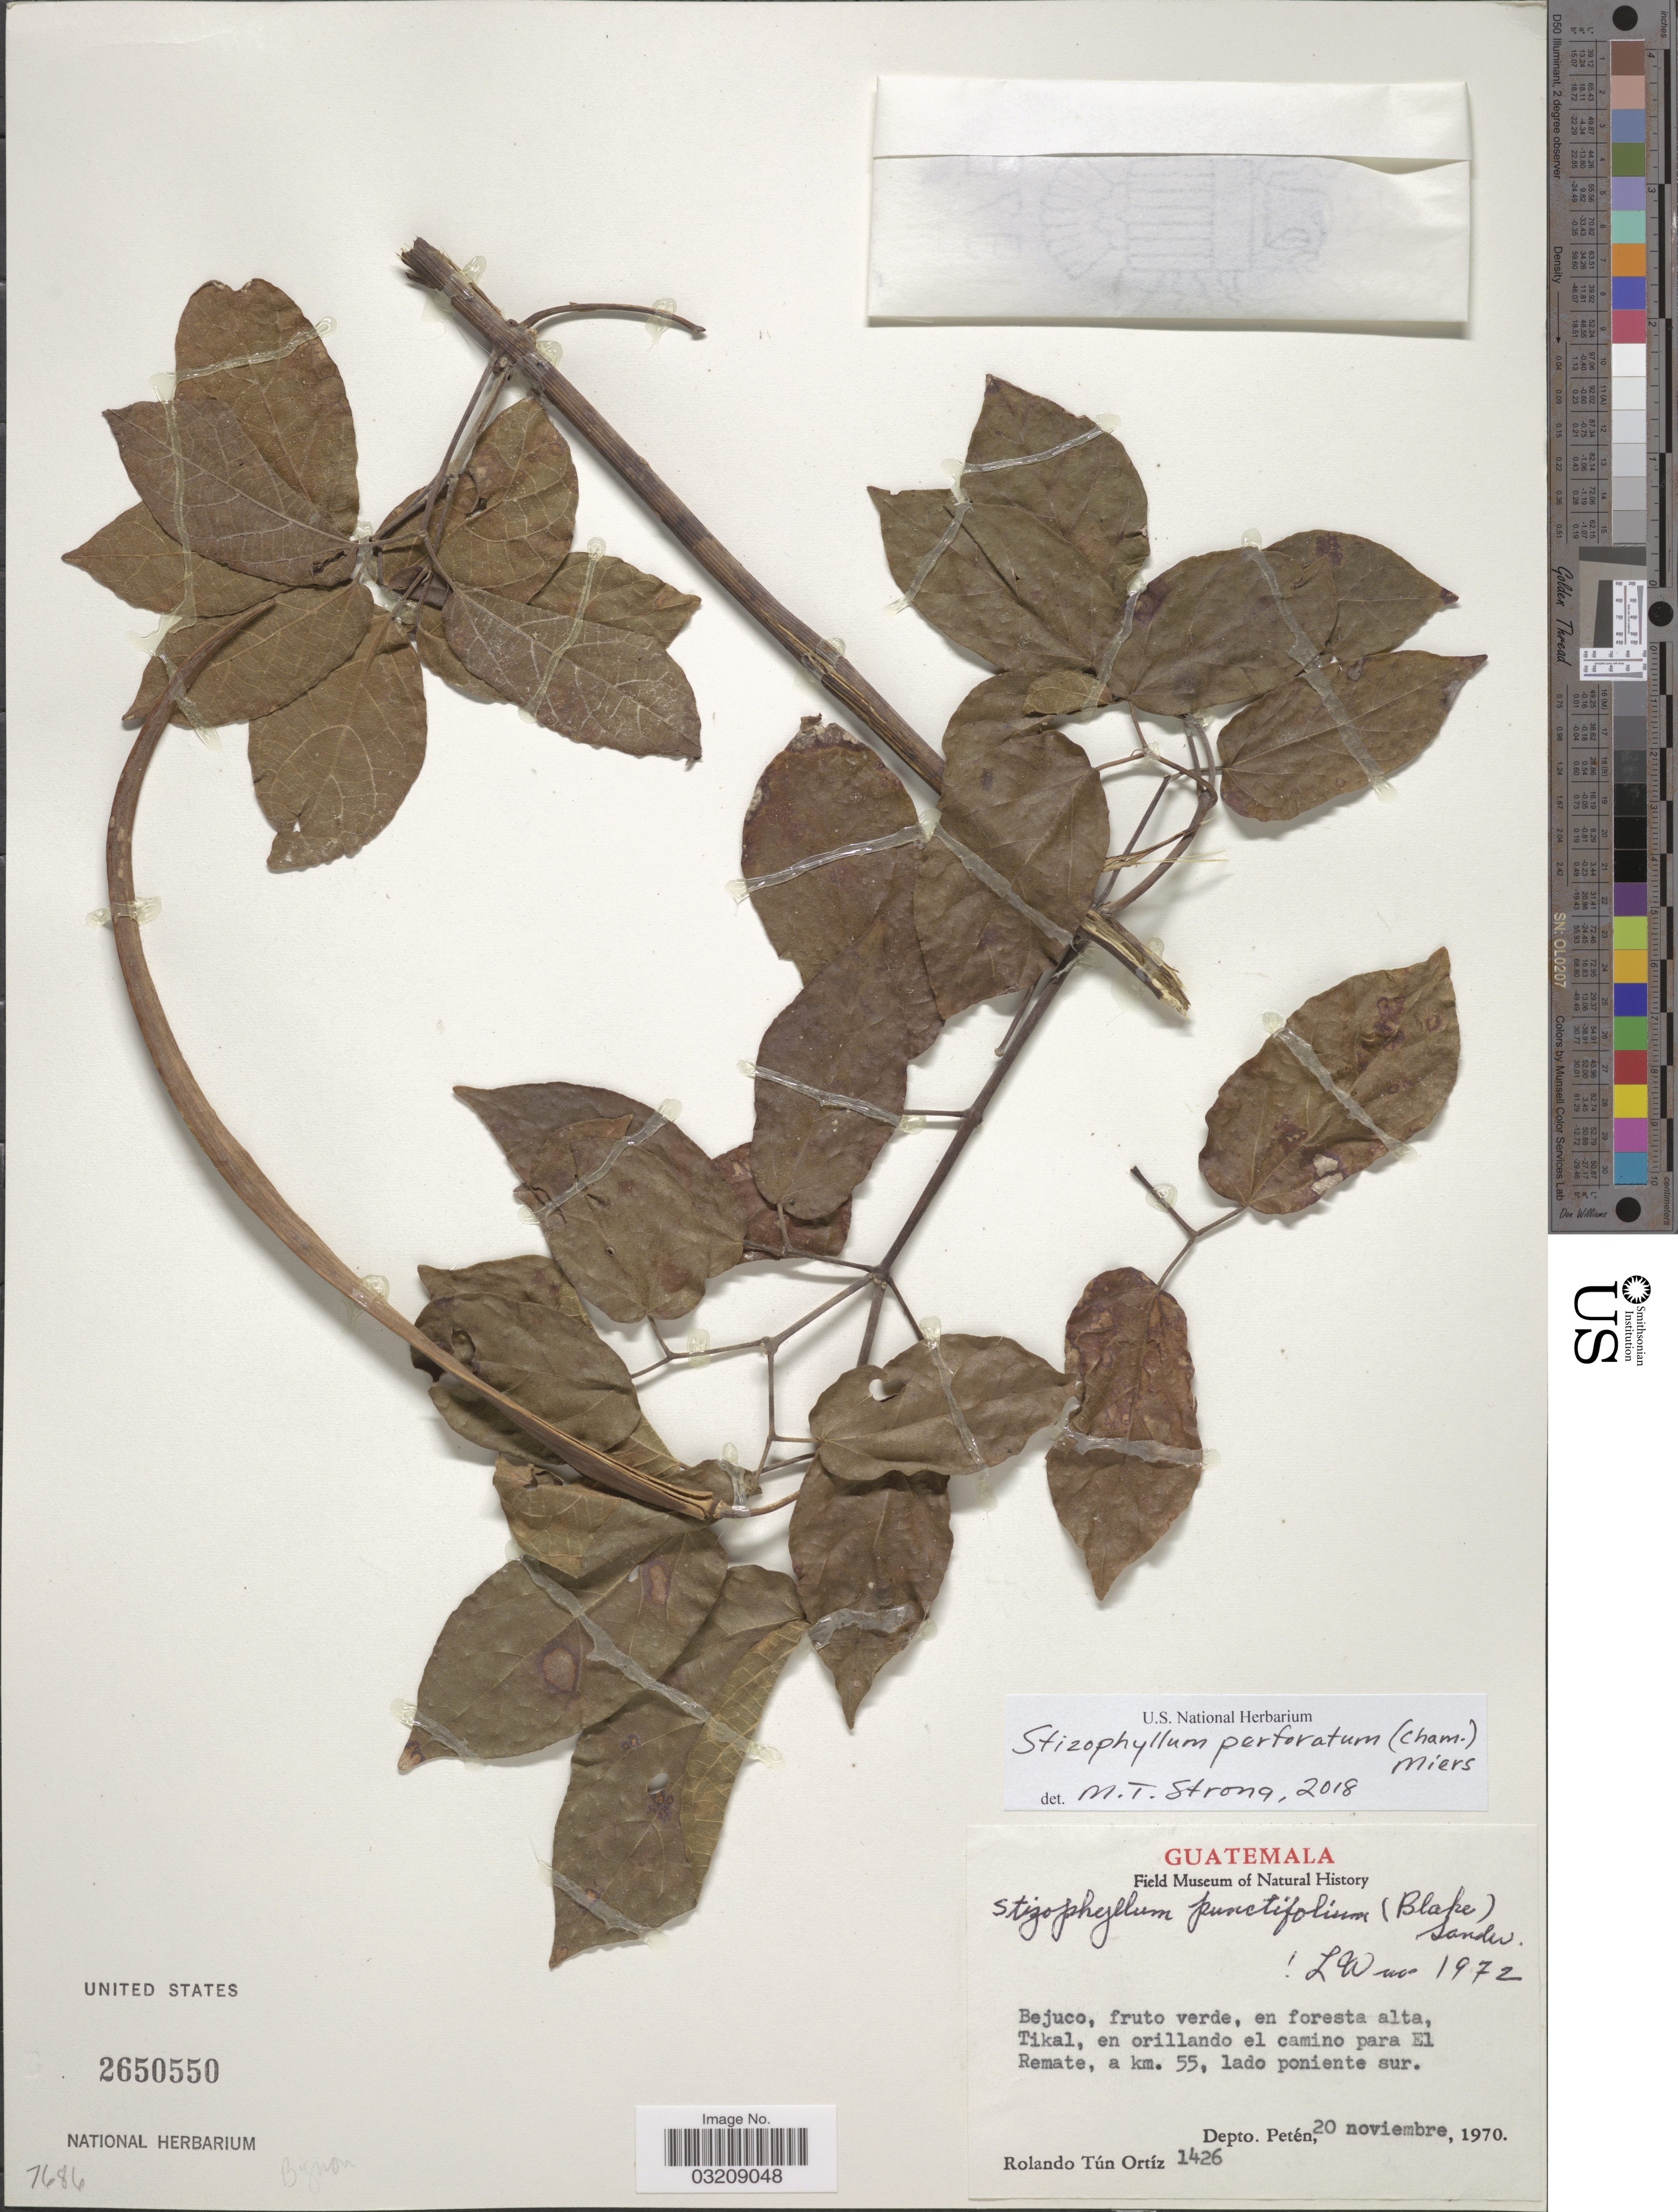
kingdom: Plantae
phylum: Tracheophyta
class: Magnoliopsida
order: Lamiales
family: Bignoniaceae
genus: Stizophyllum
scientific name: Stizophyllum perforatum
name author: (Cham.) Miers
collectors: R. Ortiz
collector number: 1426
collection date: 1970-11-20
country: Guatemala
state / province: El Petén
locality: En foresta alta, Tikal, en orillando el camino para El Remate, a km. 55, lado poniente sur. Depto. Péten.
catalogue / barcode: US 2650550